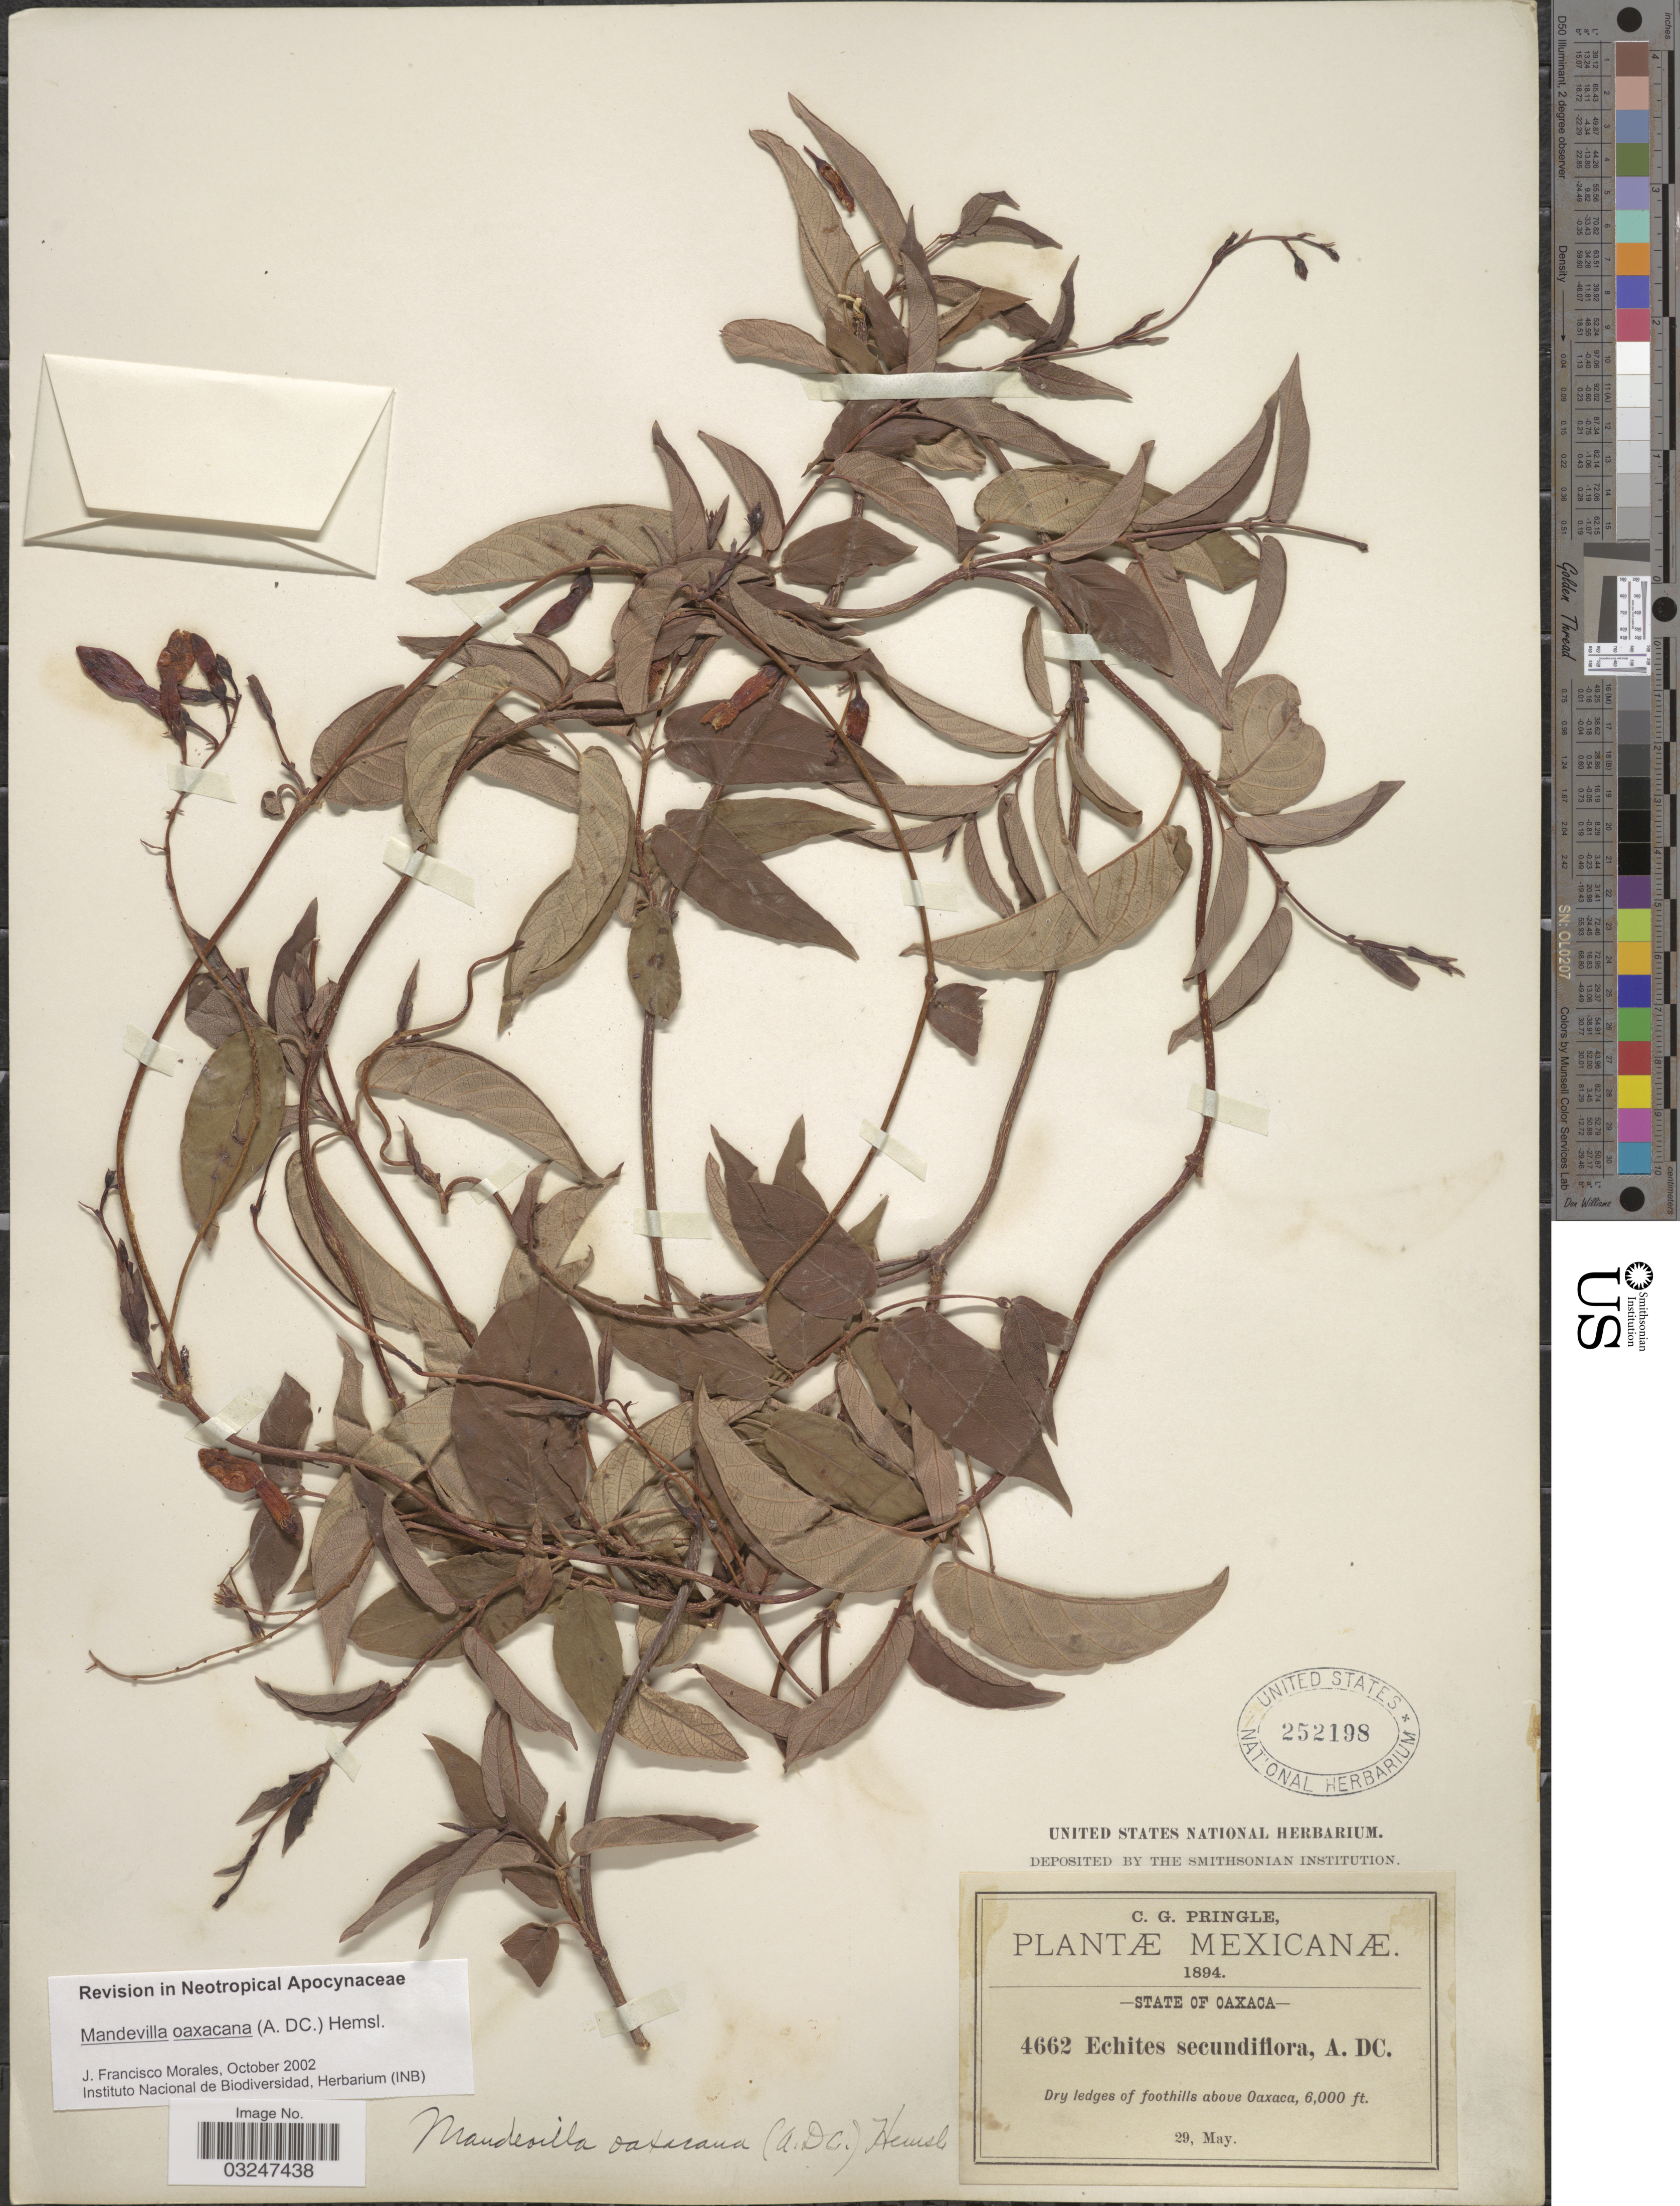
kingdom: Plantae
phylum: Tracheophyta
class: Magnoliopsida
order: Gentianales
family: Apocynaceae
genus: Mandevilla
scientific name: Mandevilla oaxacana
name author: (A. DC.) Hemsl.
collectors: C. G. Pringle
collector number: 4662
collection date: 1894-05-29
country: Mexico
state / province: Oaxaca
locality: Dry ledges of foothills above Oaxaca.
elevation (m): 1829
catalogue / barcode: US 252198